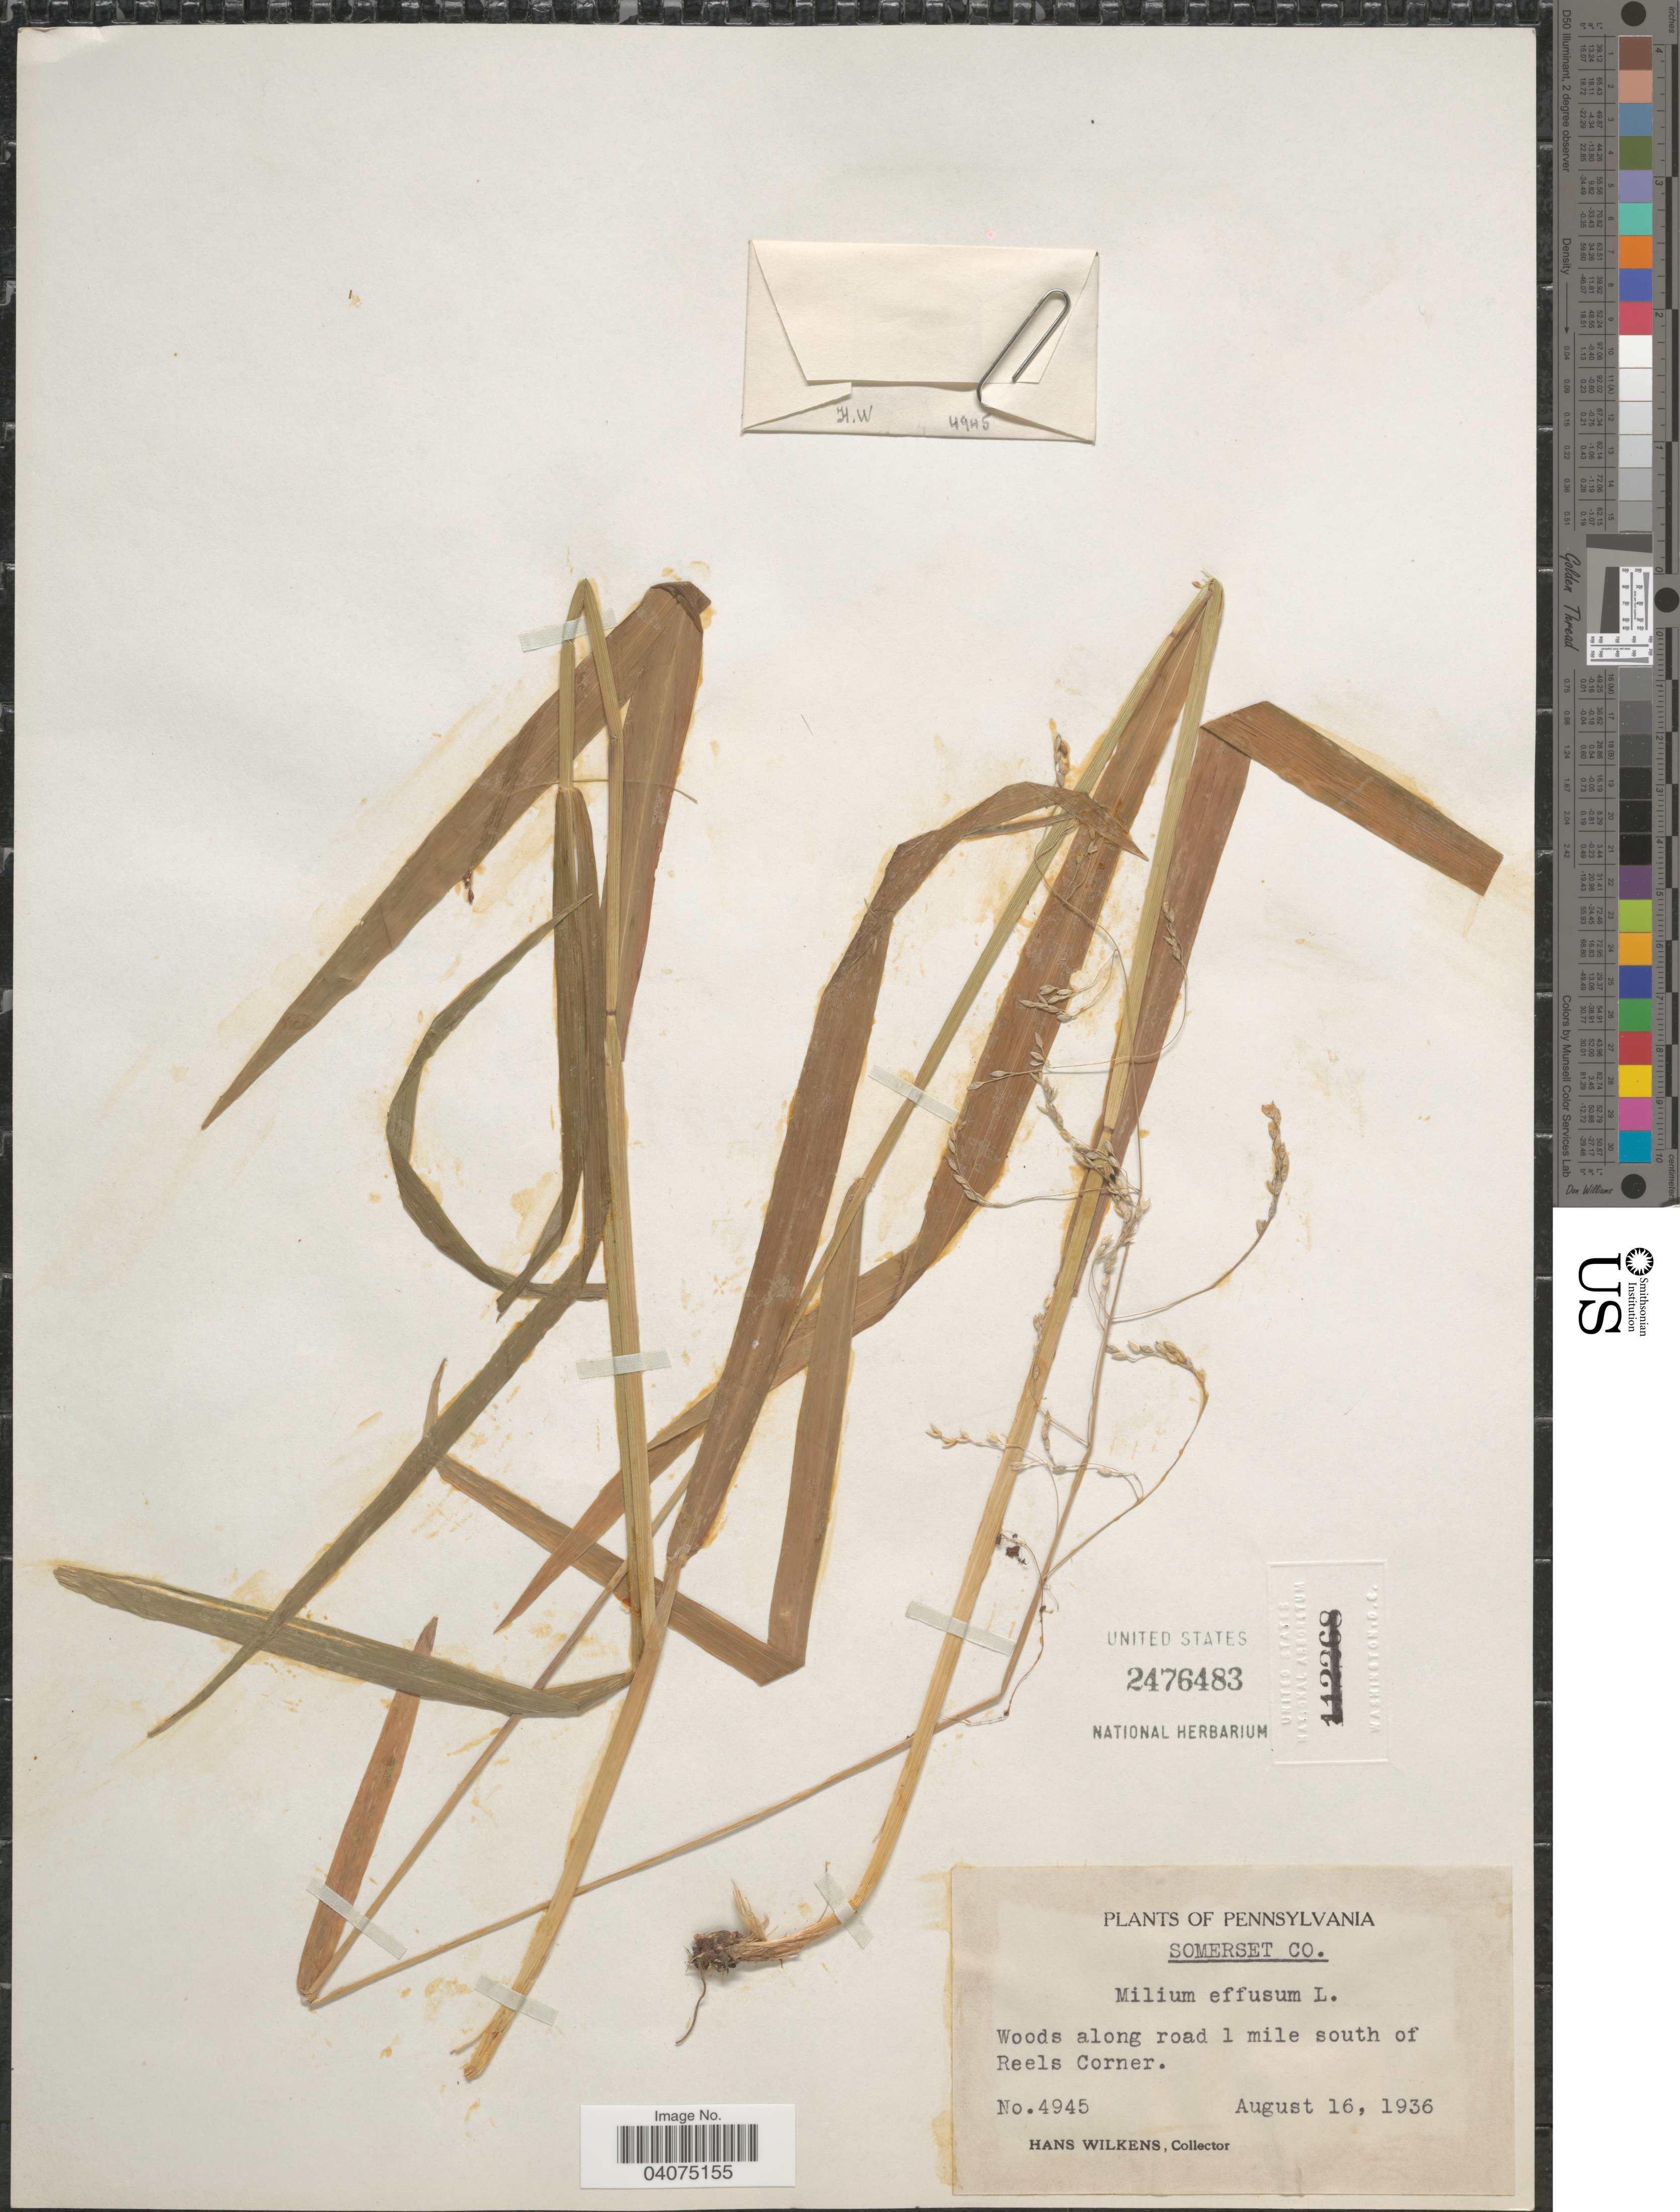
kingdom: Plantae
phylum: Tracheophyta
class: Liliopsida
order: Poales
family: Poaceae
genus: Milium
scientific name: Milium effusum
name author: L.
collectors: H. Wilkens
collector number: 4945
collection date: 1936-08-16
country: United States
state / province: Pennsylvania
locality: Somerset Co. Woods along road 1 mile south of Reels Corner.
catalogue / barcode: US 2476483